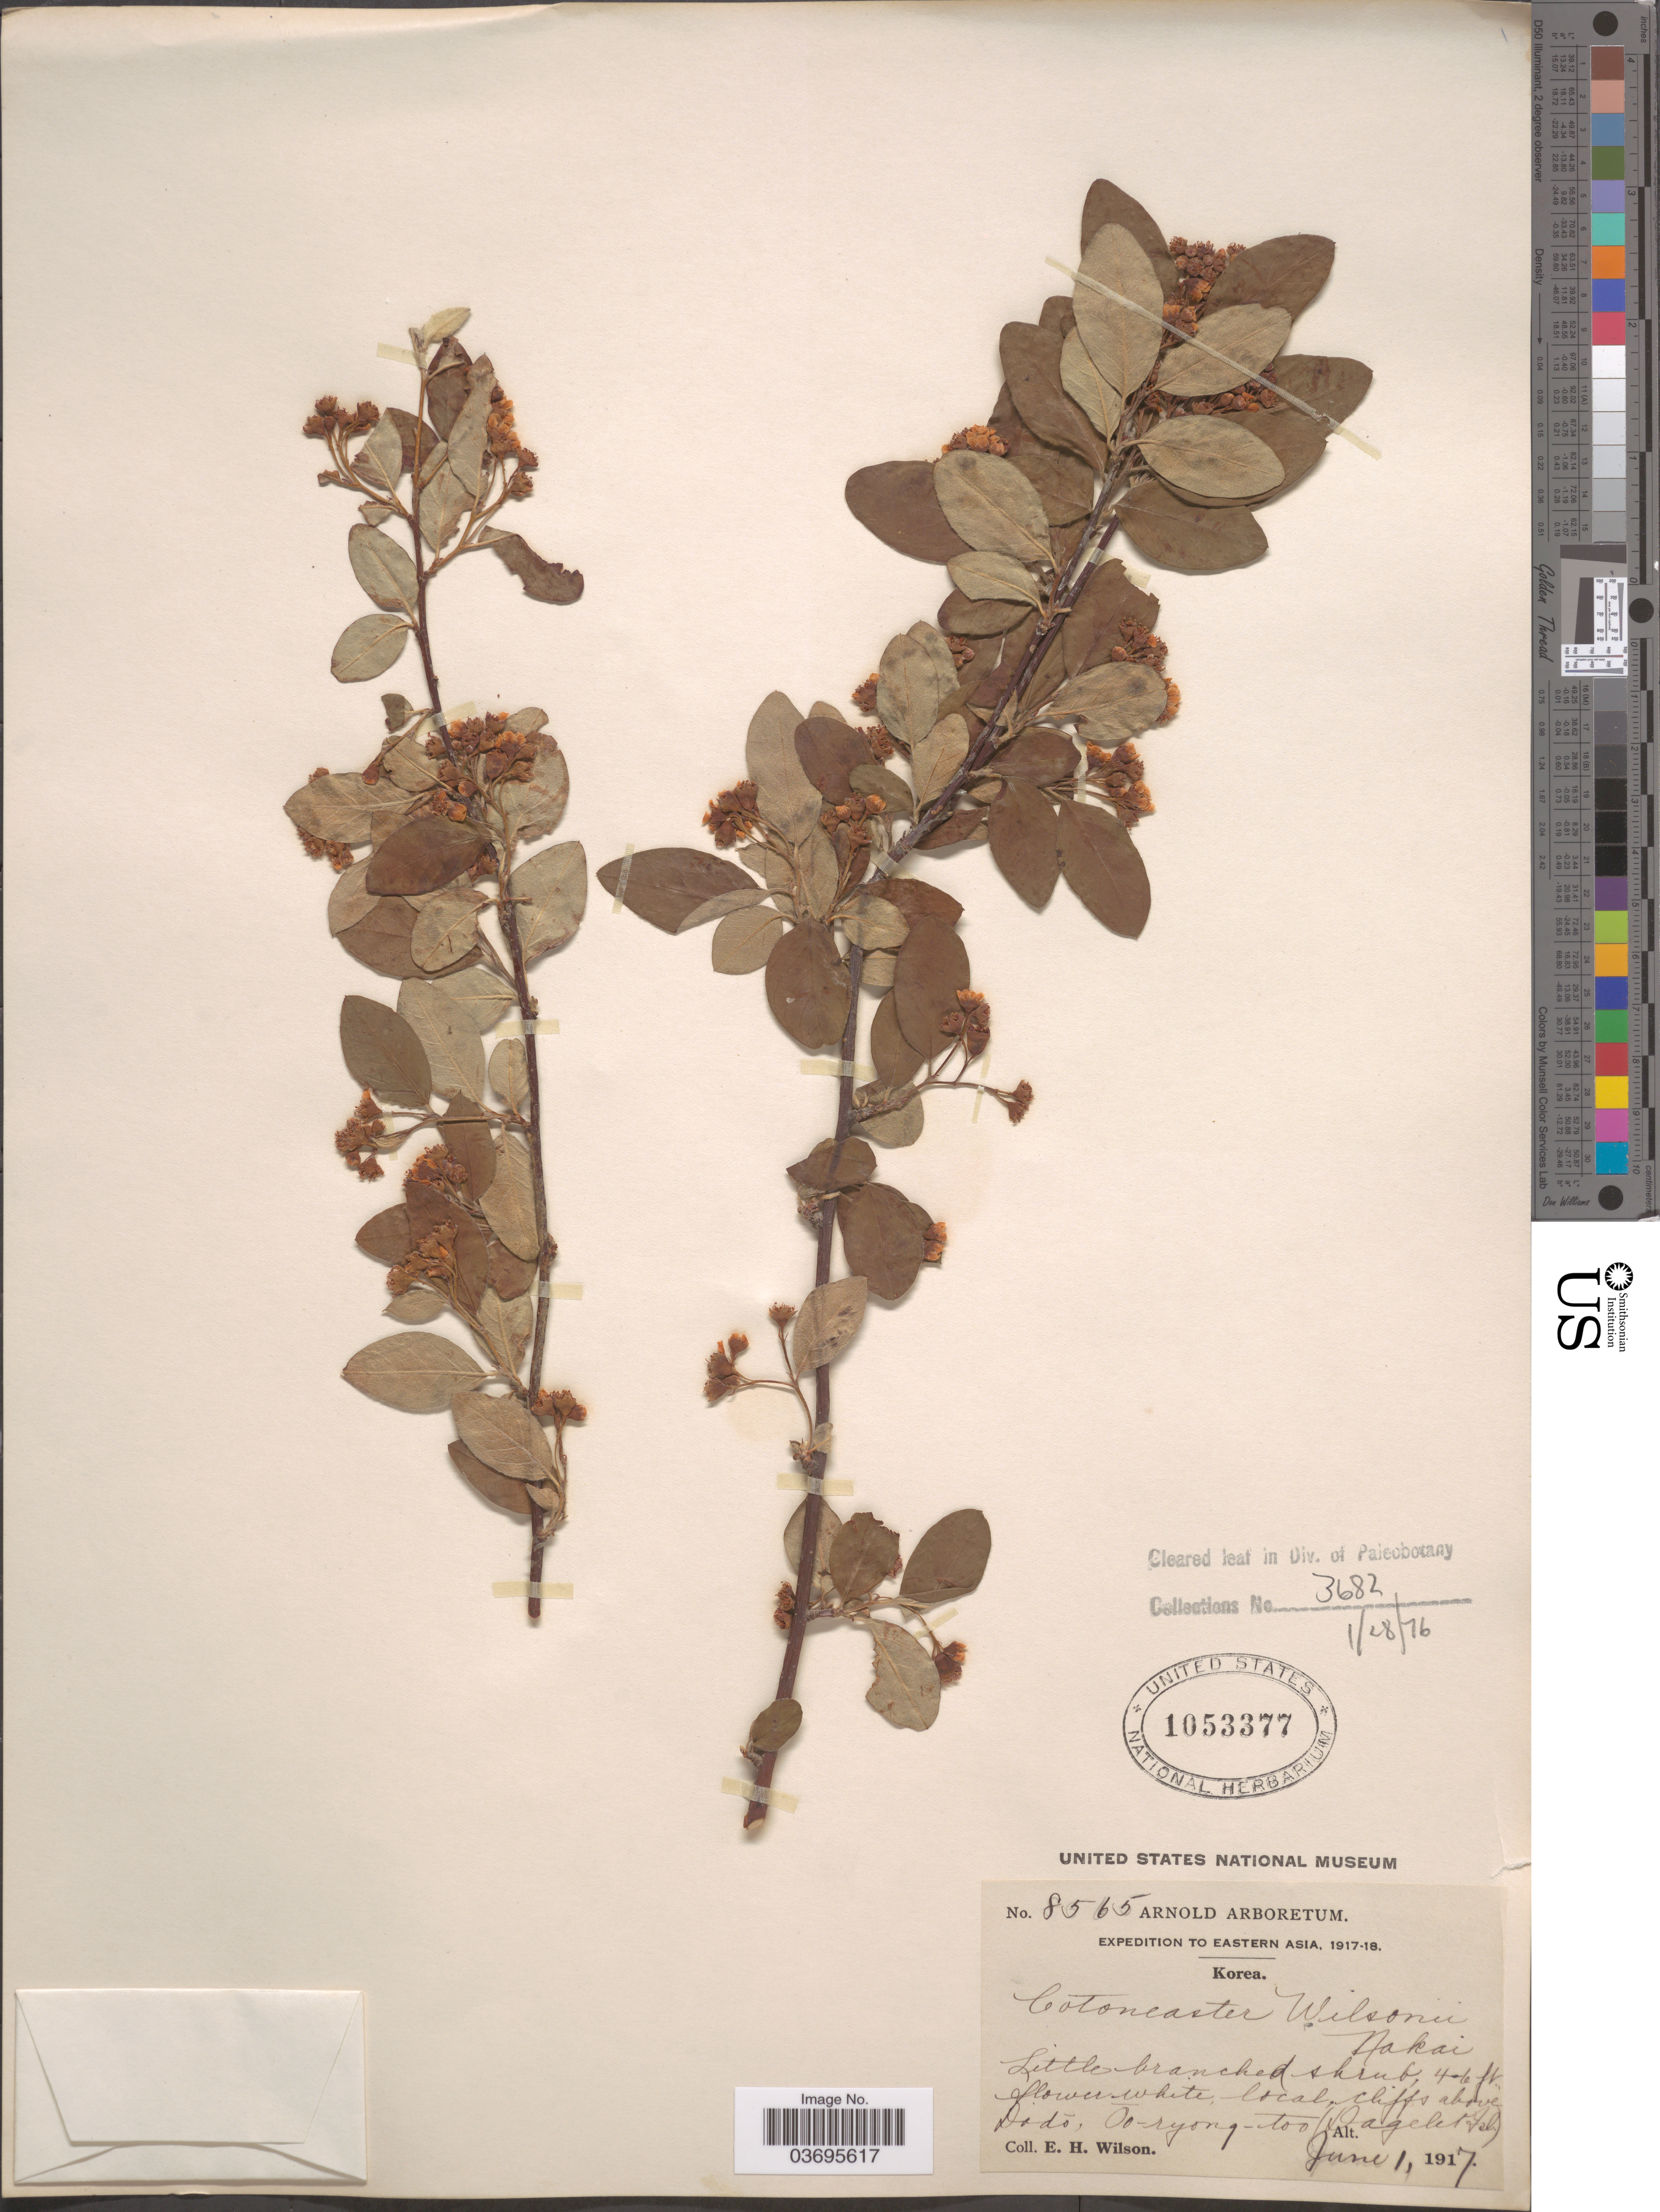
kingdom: Plantae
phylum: Tracheophyta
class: Magnoliopsida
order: Rosales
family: Rosaceae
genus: Cotoneaster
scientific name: Cotoneaster wilsonii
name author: Nakai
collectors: E. Wilson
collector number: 8565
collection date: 1917-06-01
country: South Korea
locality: Cliffs above Dodō, Ōo-ryong-too (Dagelet Isl.).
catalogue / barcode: US 1053377